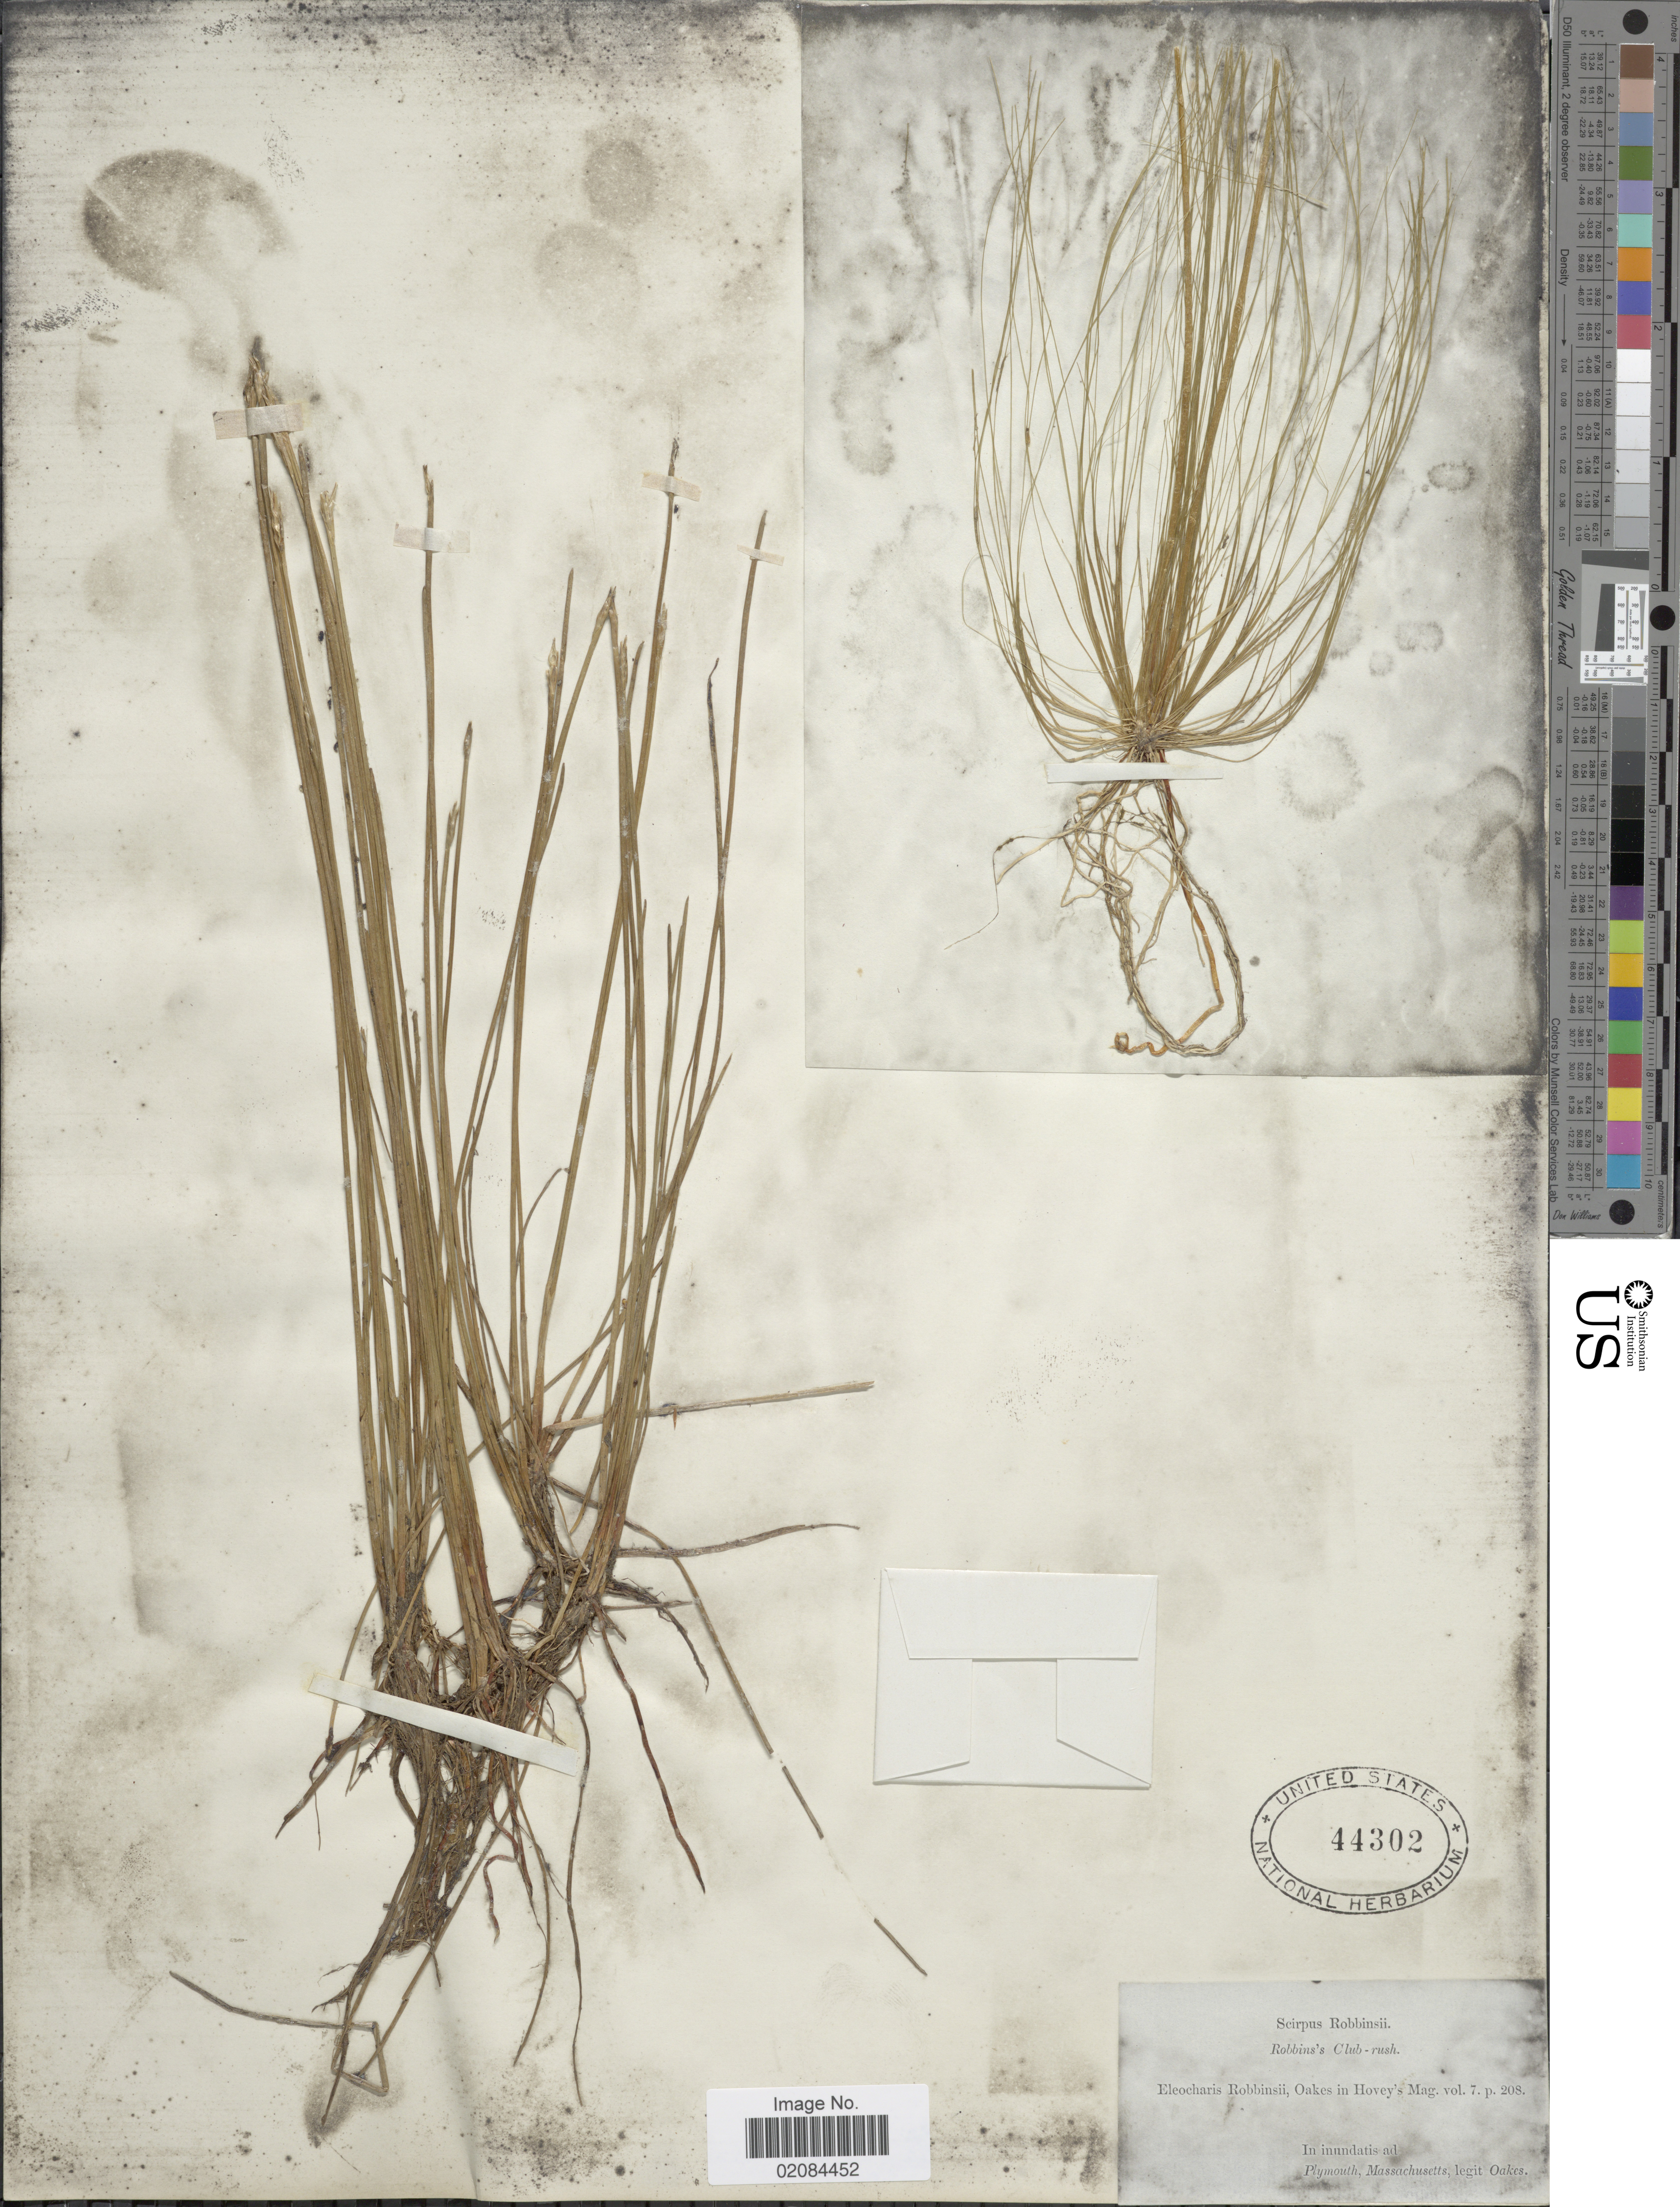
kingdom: Plantae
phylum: Tracheophyta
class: Liliopsida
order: Poales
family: Cyperaceae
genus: Eleocharis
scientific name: Eleocharis robbinsii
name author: Oakes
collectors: -. Oakes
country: United States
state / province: Massachusetts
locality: Plymouth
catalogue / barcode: US 44302